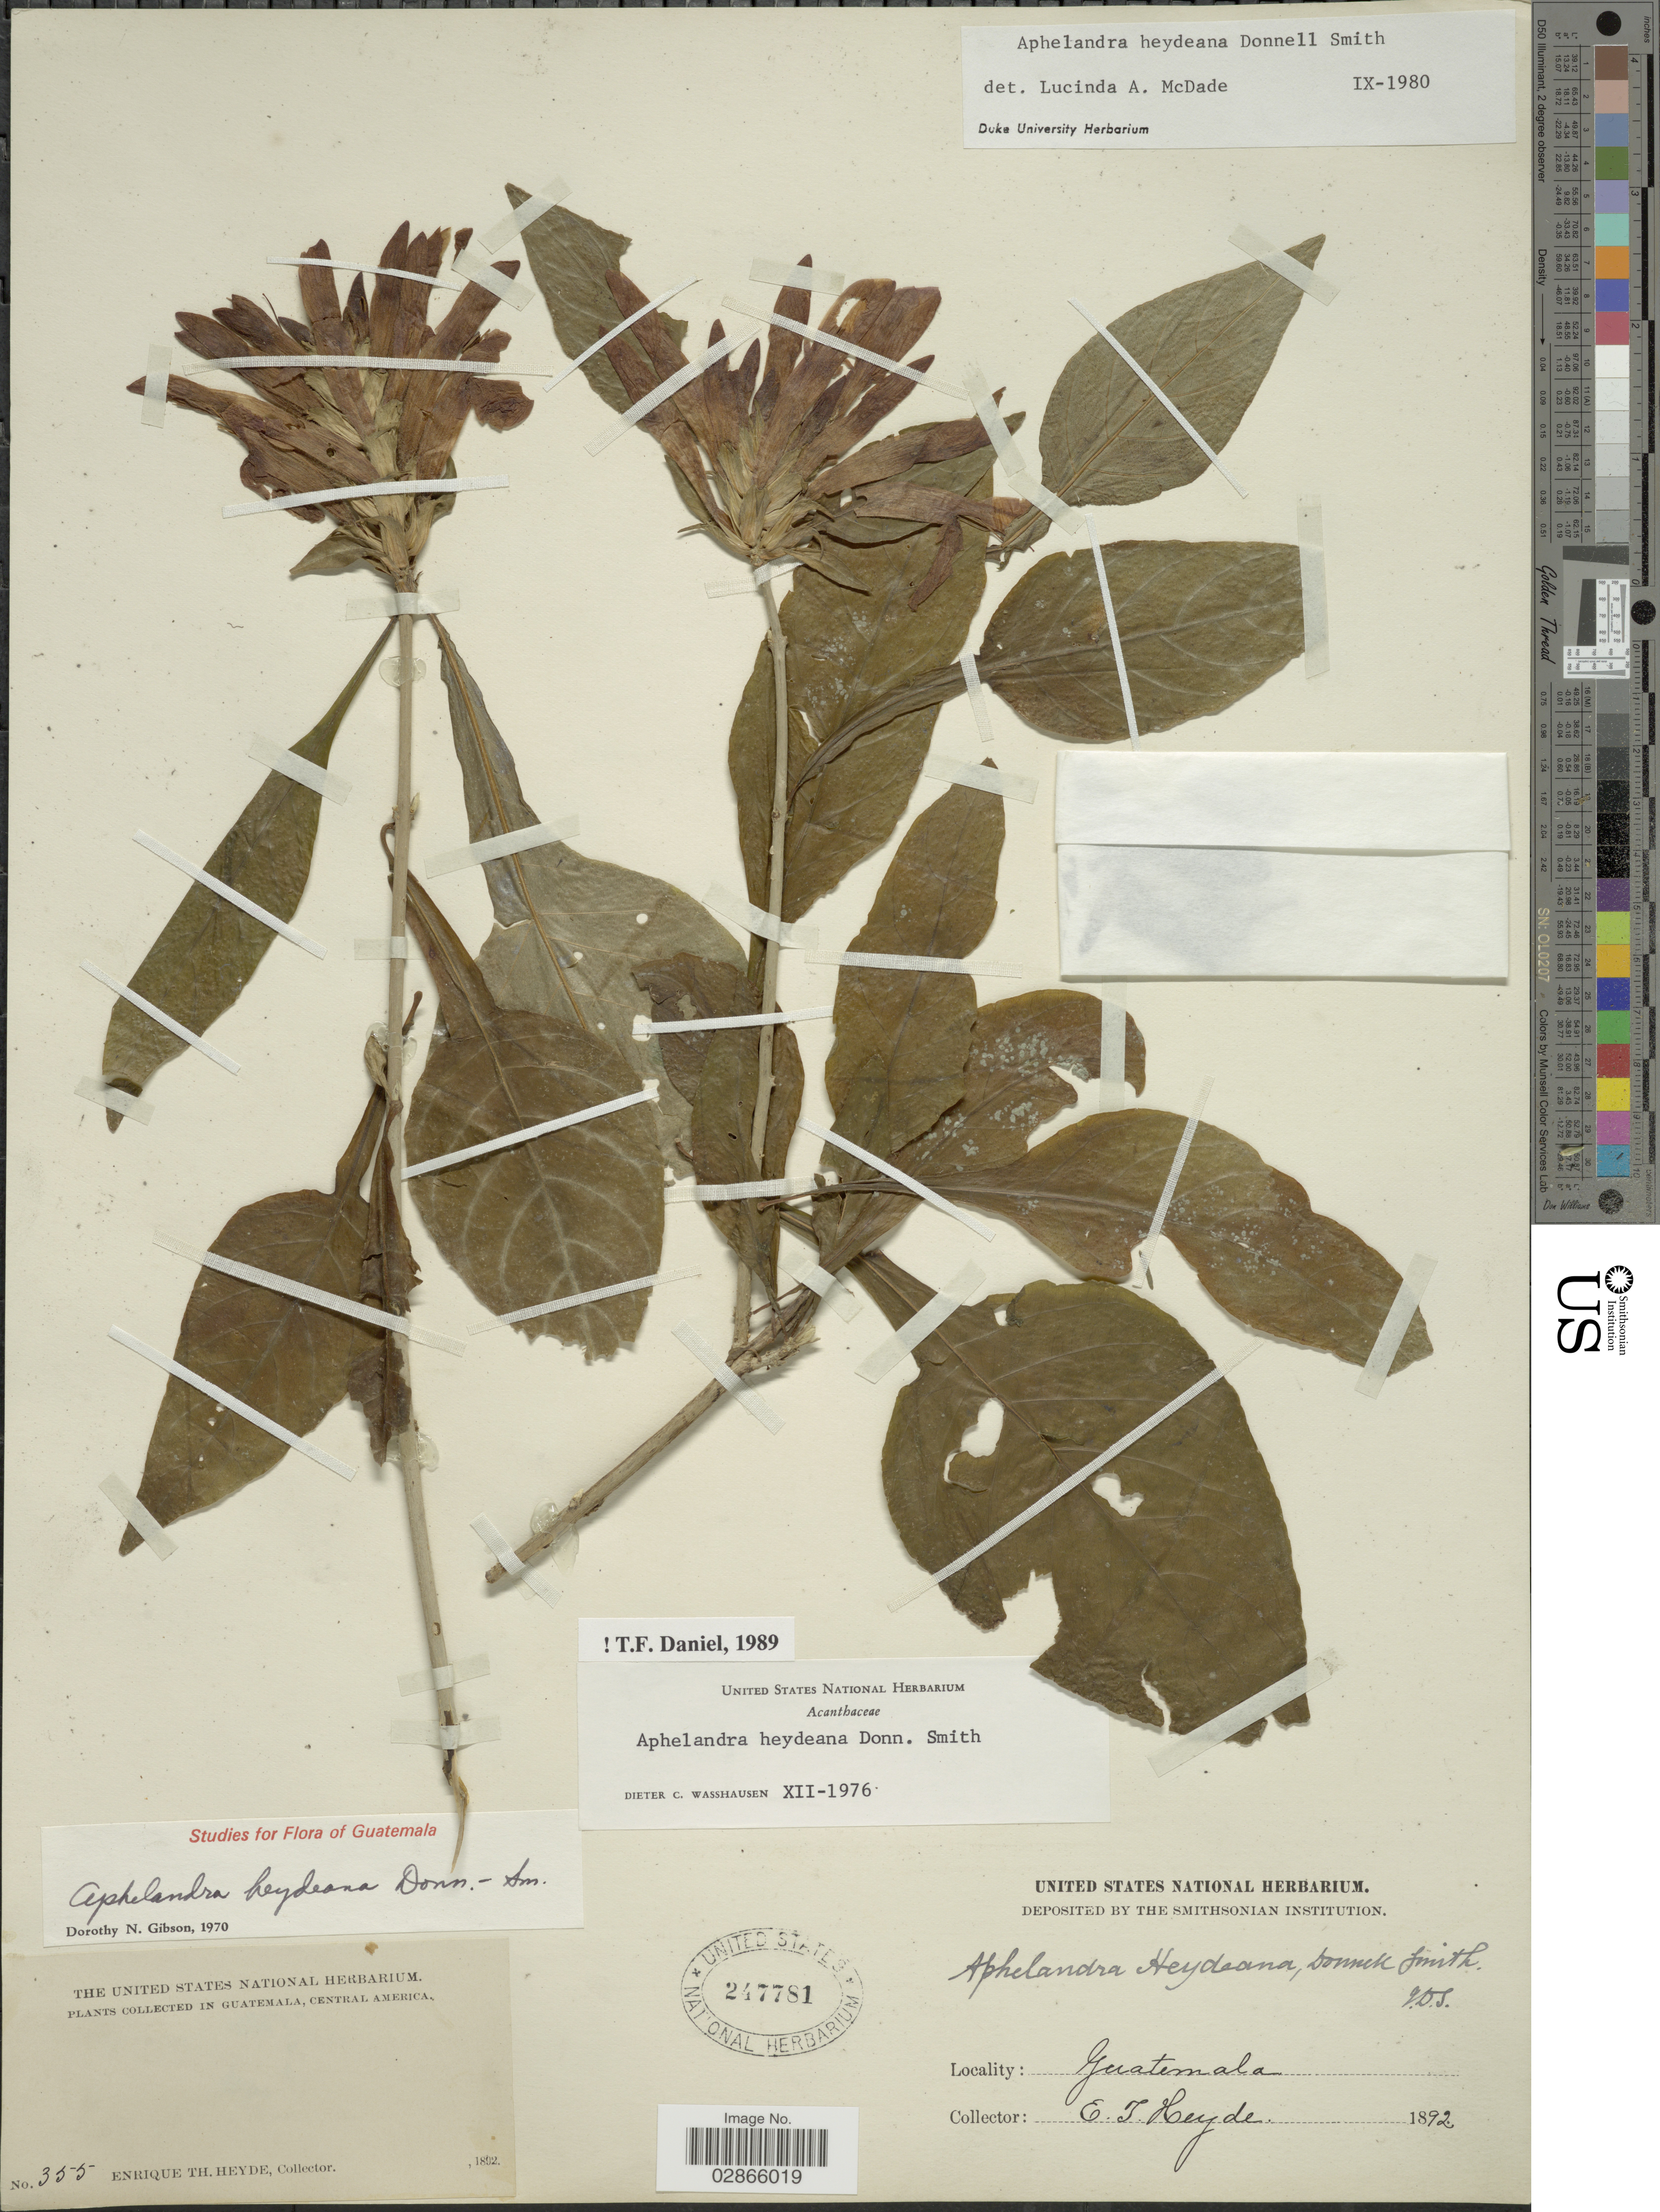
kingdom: Plantae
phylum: Tracheophyta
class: Magnoliopsida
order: Lamiales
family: Acanthaceae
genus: Aphelandra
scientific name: Aphelandra heydeana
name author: Donn. Sm.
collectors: E. T. Heyde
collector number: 355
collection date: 1892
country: Guatemala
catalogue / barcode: US 247781